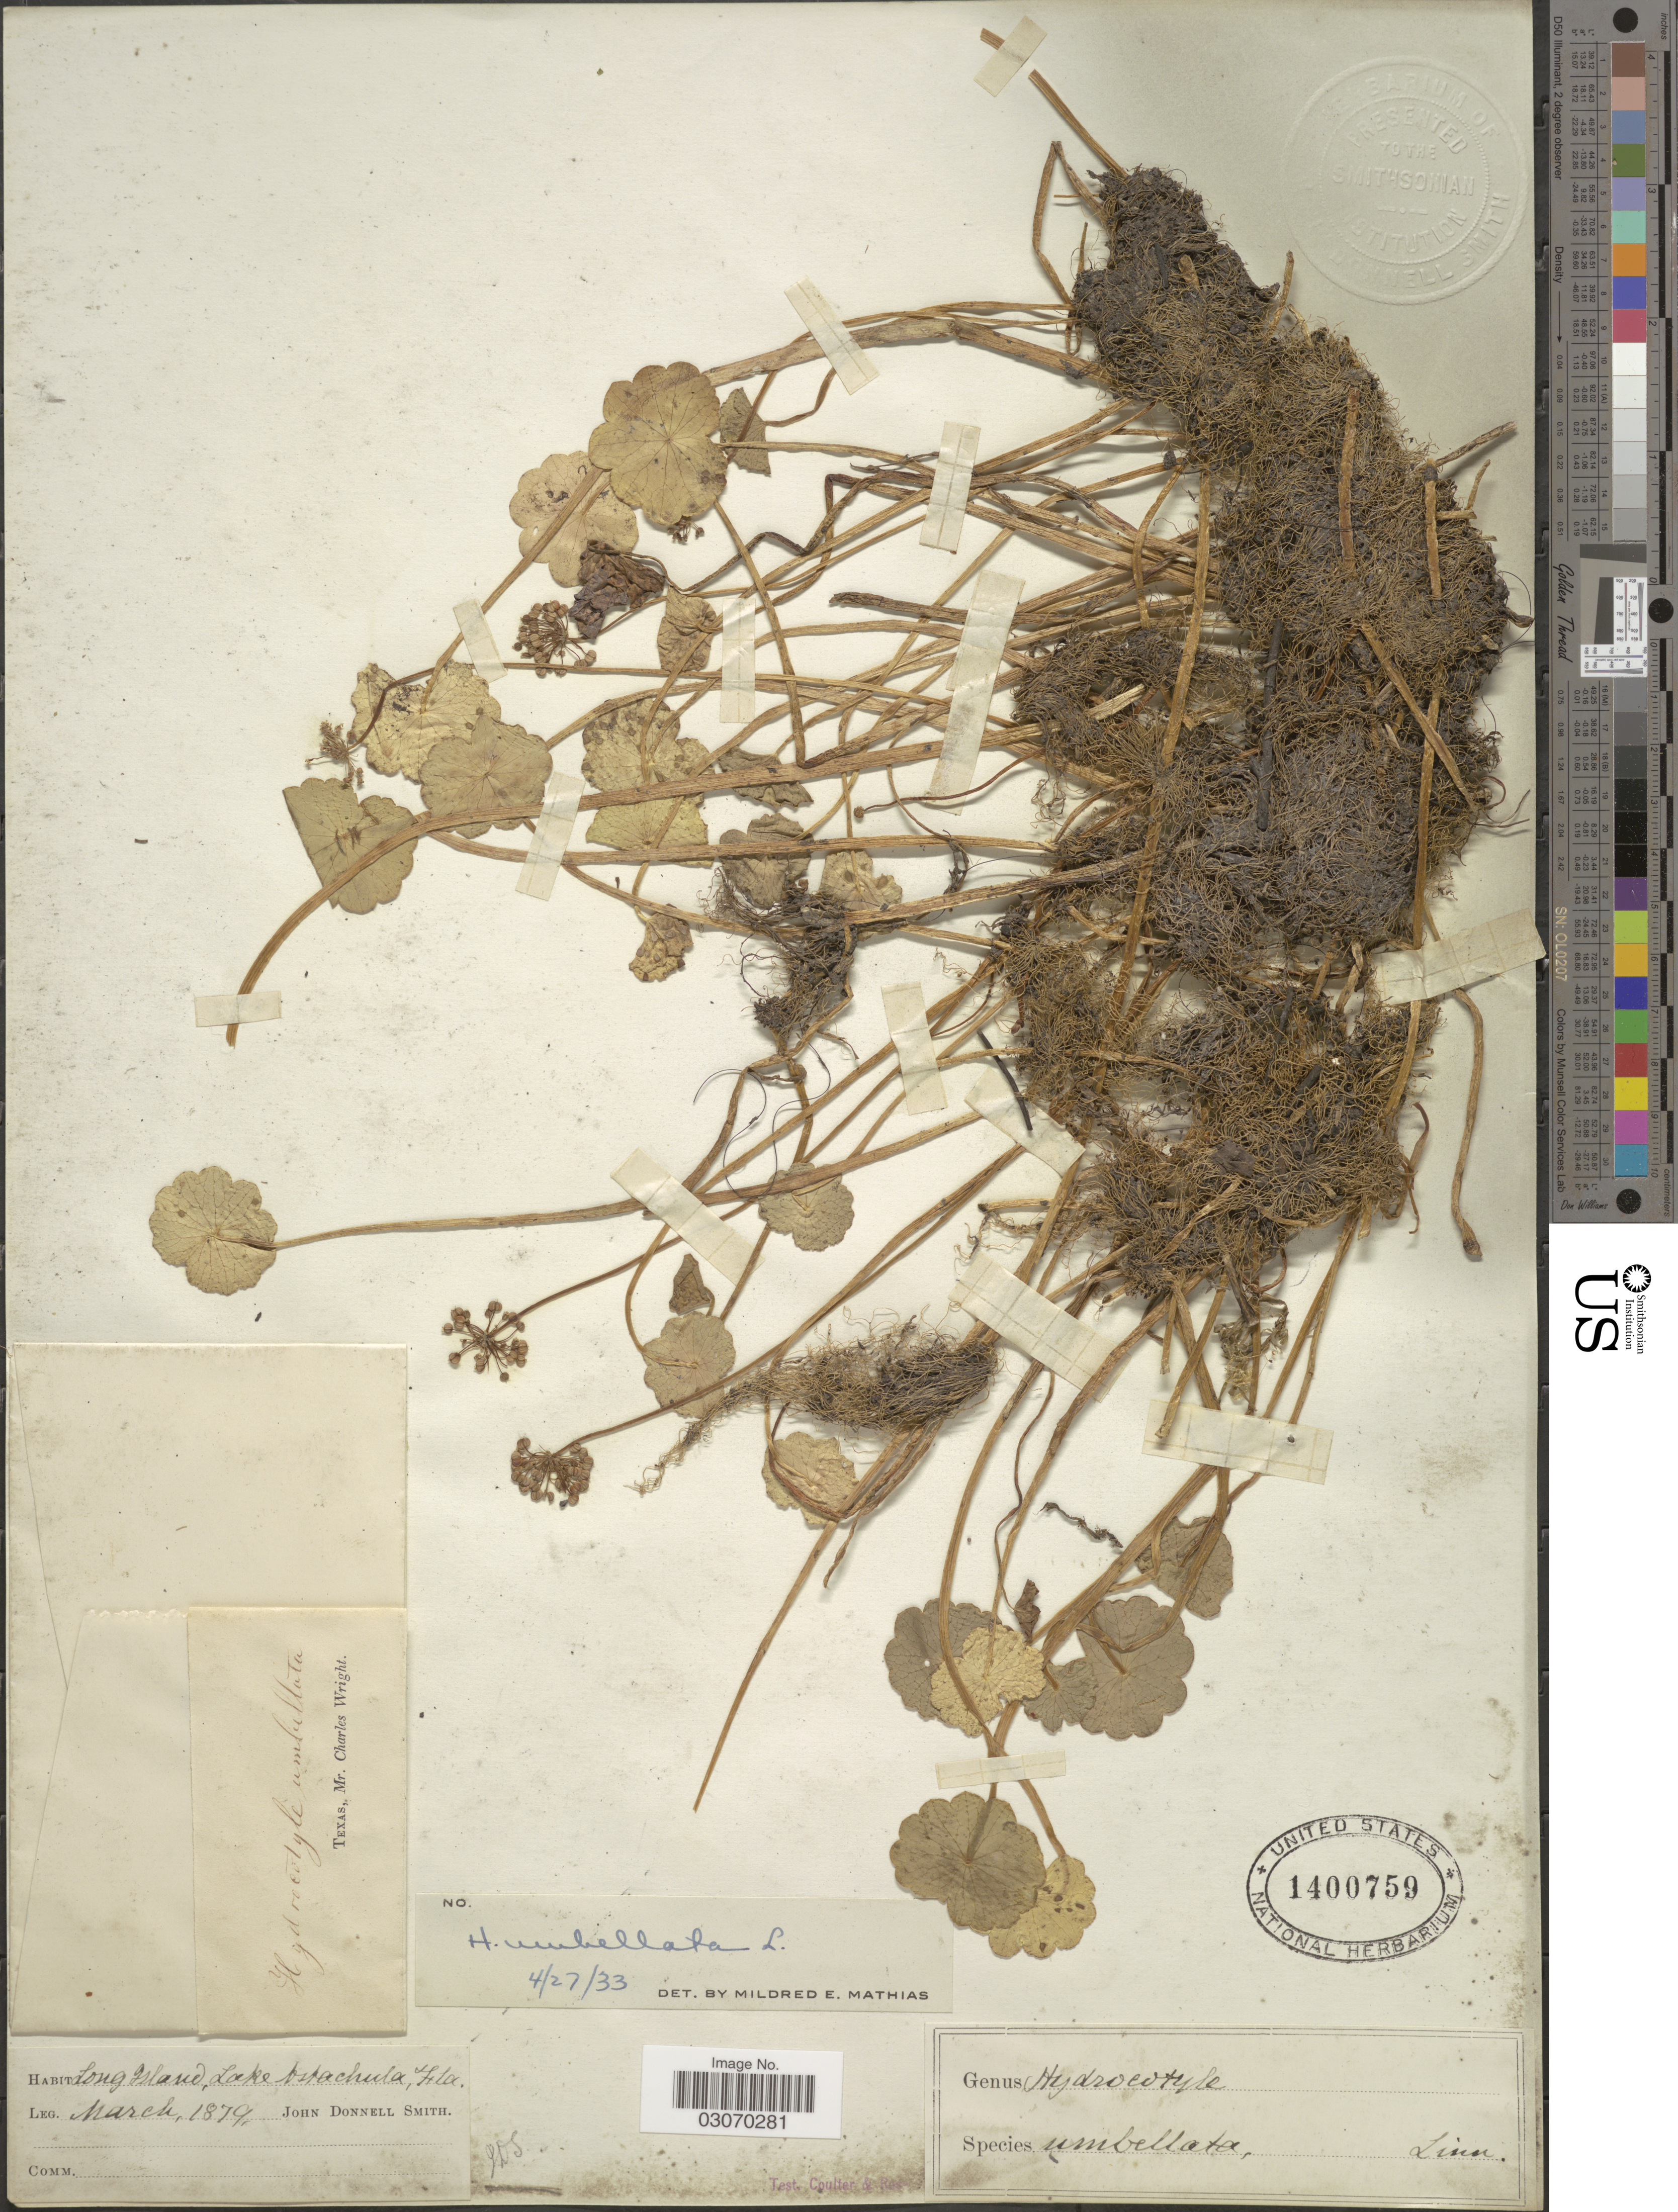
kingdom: Plantae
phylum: Tracheophyta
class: Magnoliopsida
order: Apiales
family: Araliaceae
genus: Hydrocotyle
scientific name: Hydrocotyle umbellata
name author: L.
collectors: J. Donnell Smith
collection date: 1879-03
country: United States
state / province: Florida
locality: Long Island, Lake Astachula, Fla.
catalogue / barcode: US 1400759